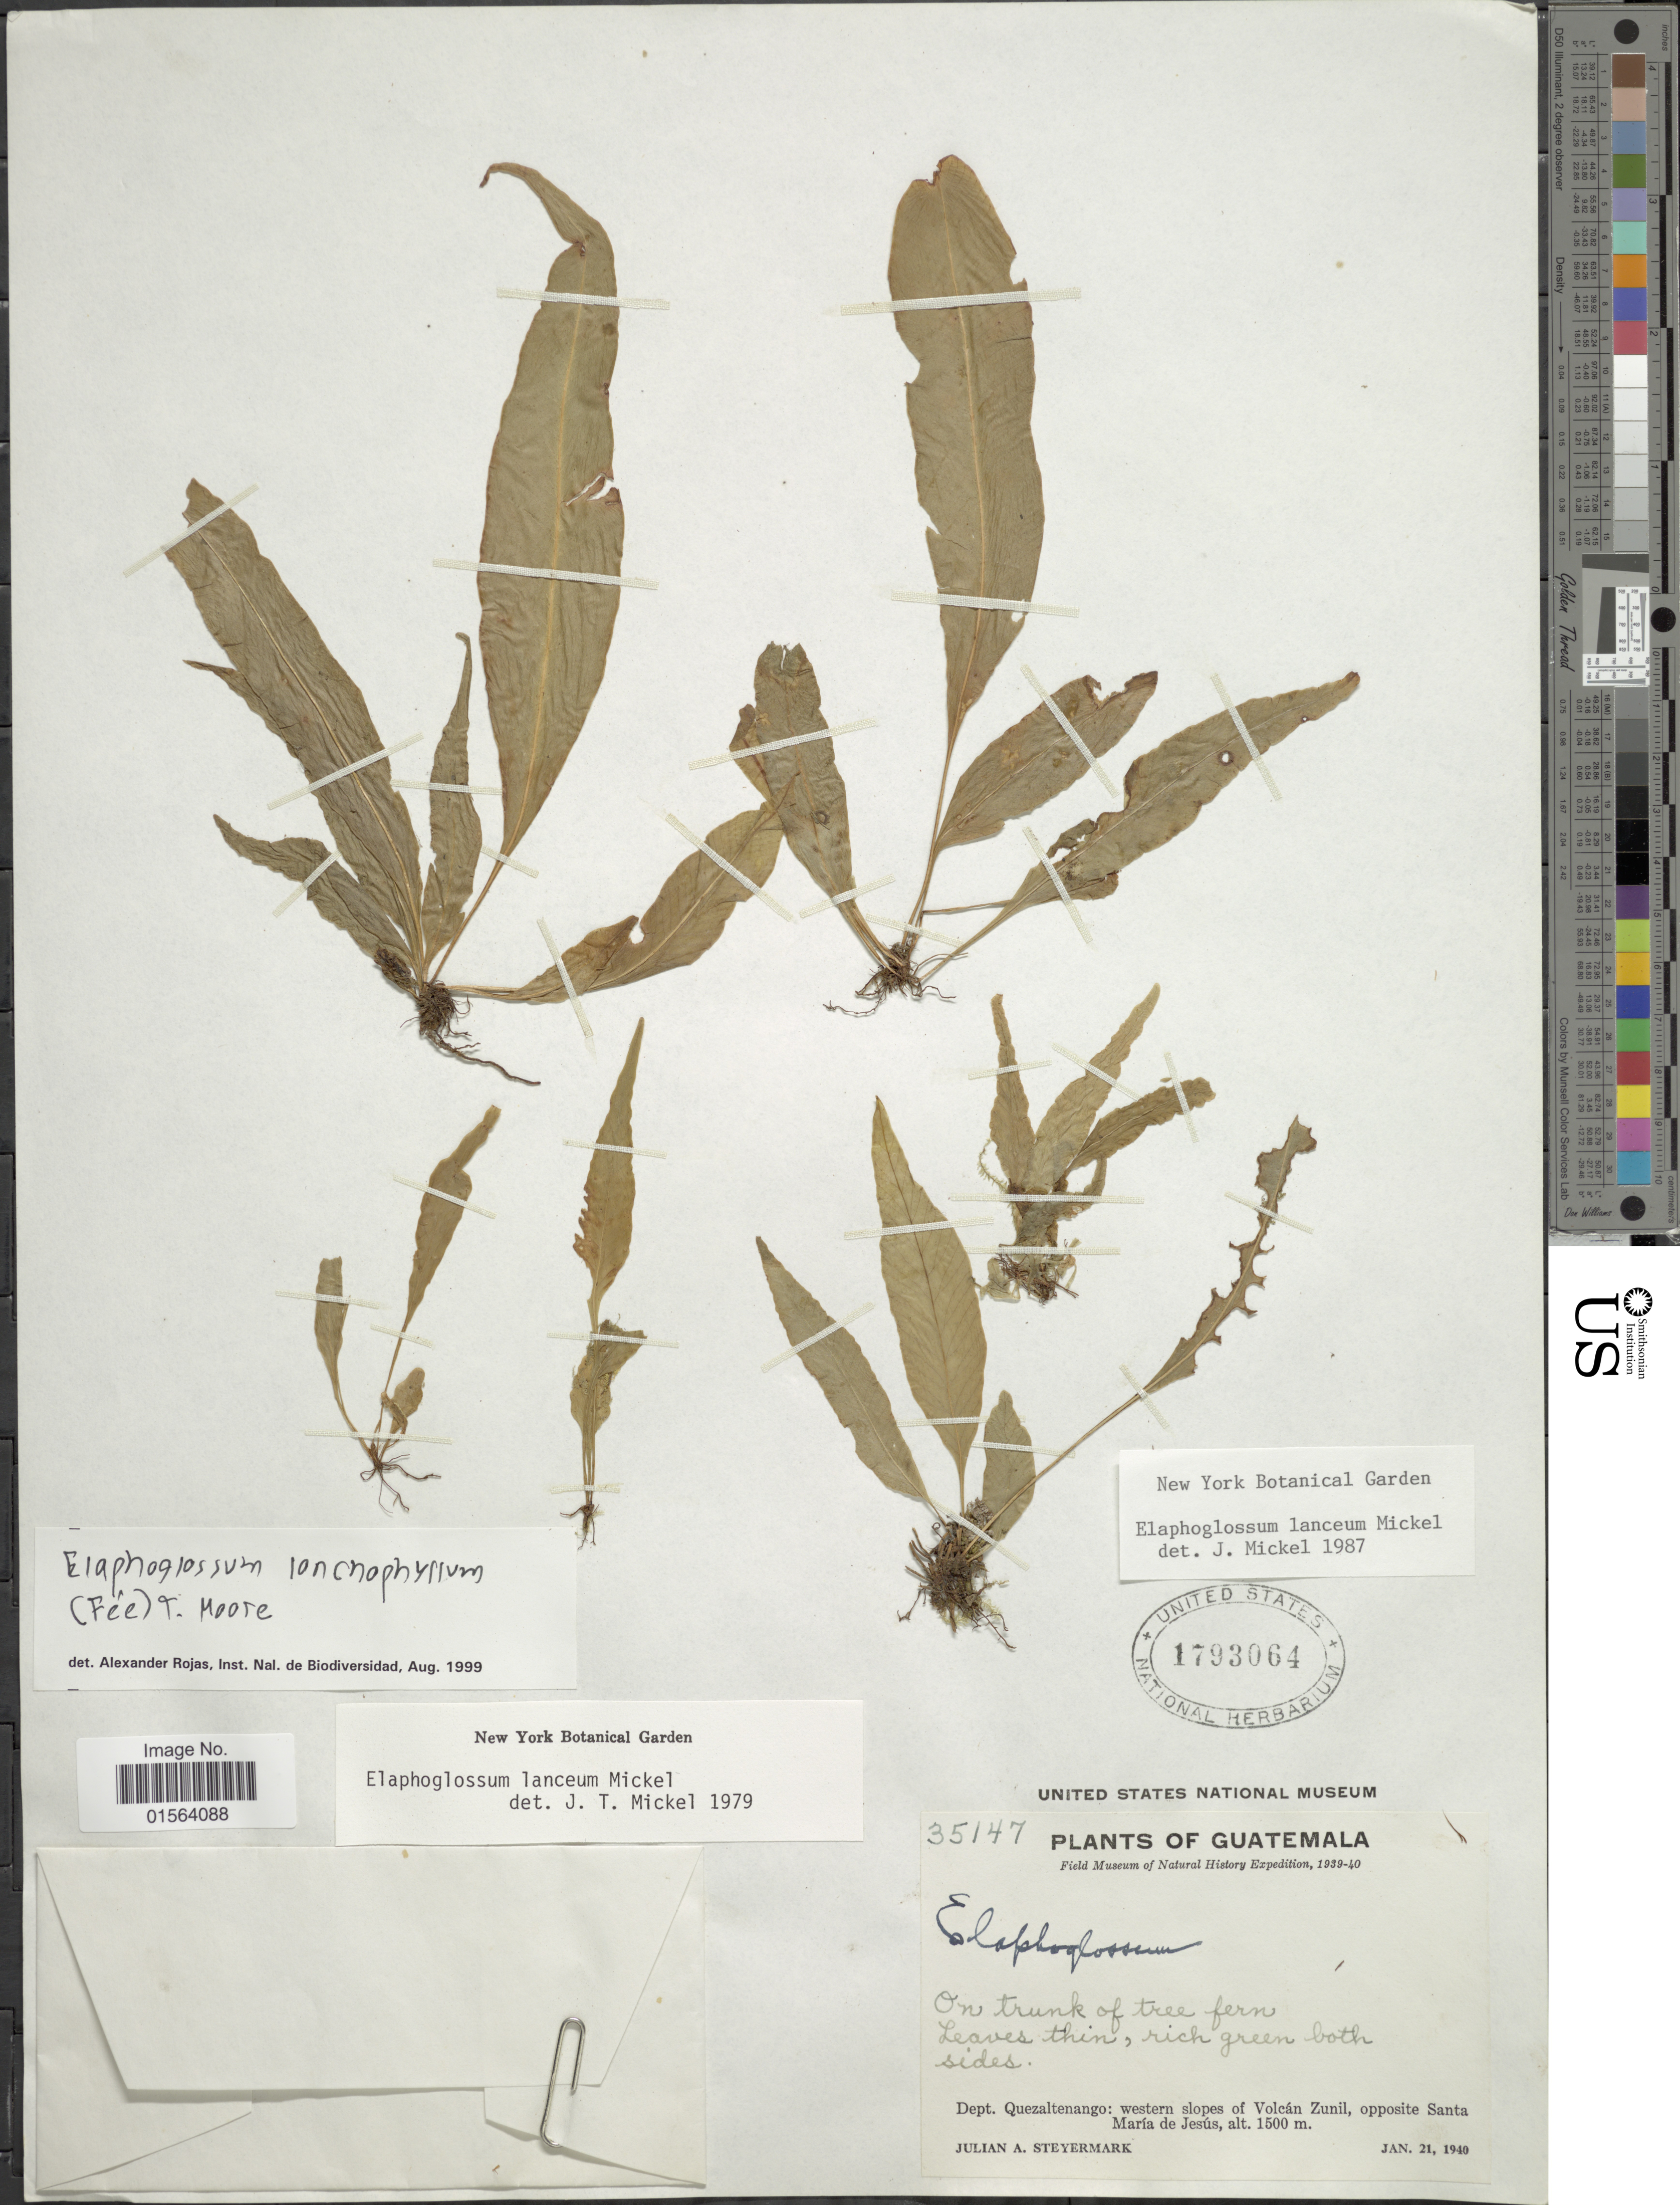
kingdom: Plantae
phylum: Tracheophyta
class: Polypodiopsida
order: Polypodiales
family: Dryopteridaceae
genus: Elaphoglossum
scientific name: Elaphoglossum lanceum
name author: Mickel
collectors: J. Steyermark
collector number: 35147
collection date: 1940-01-21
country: Guatemala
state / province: Quetzaltenango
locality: Dept. Quezaltenango: western slopes of Volcan Zunil, opposite Santa Maria de Jesus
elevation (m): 1500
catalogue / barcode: US 1793064